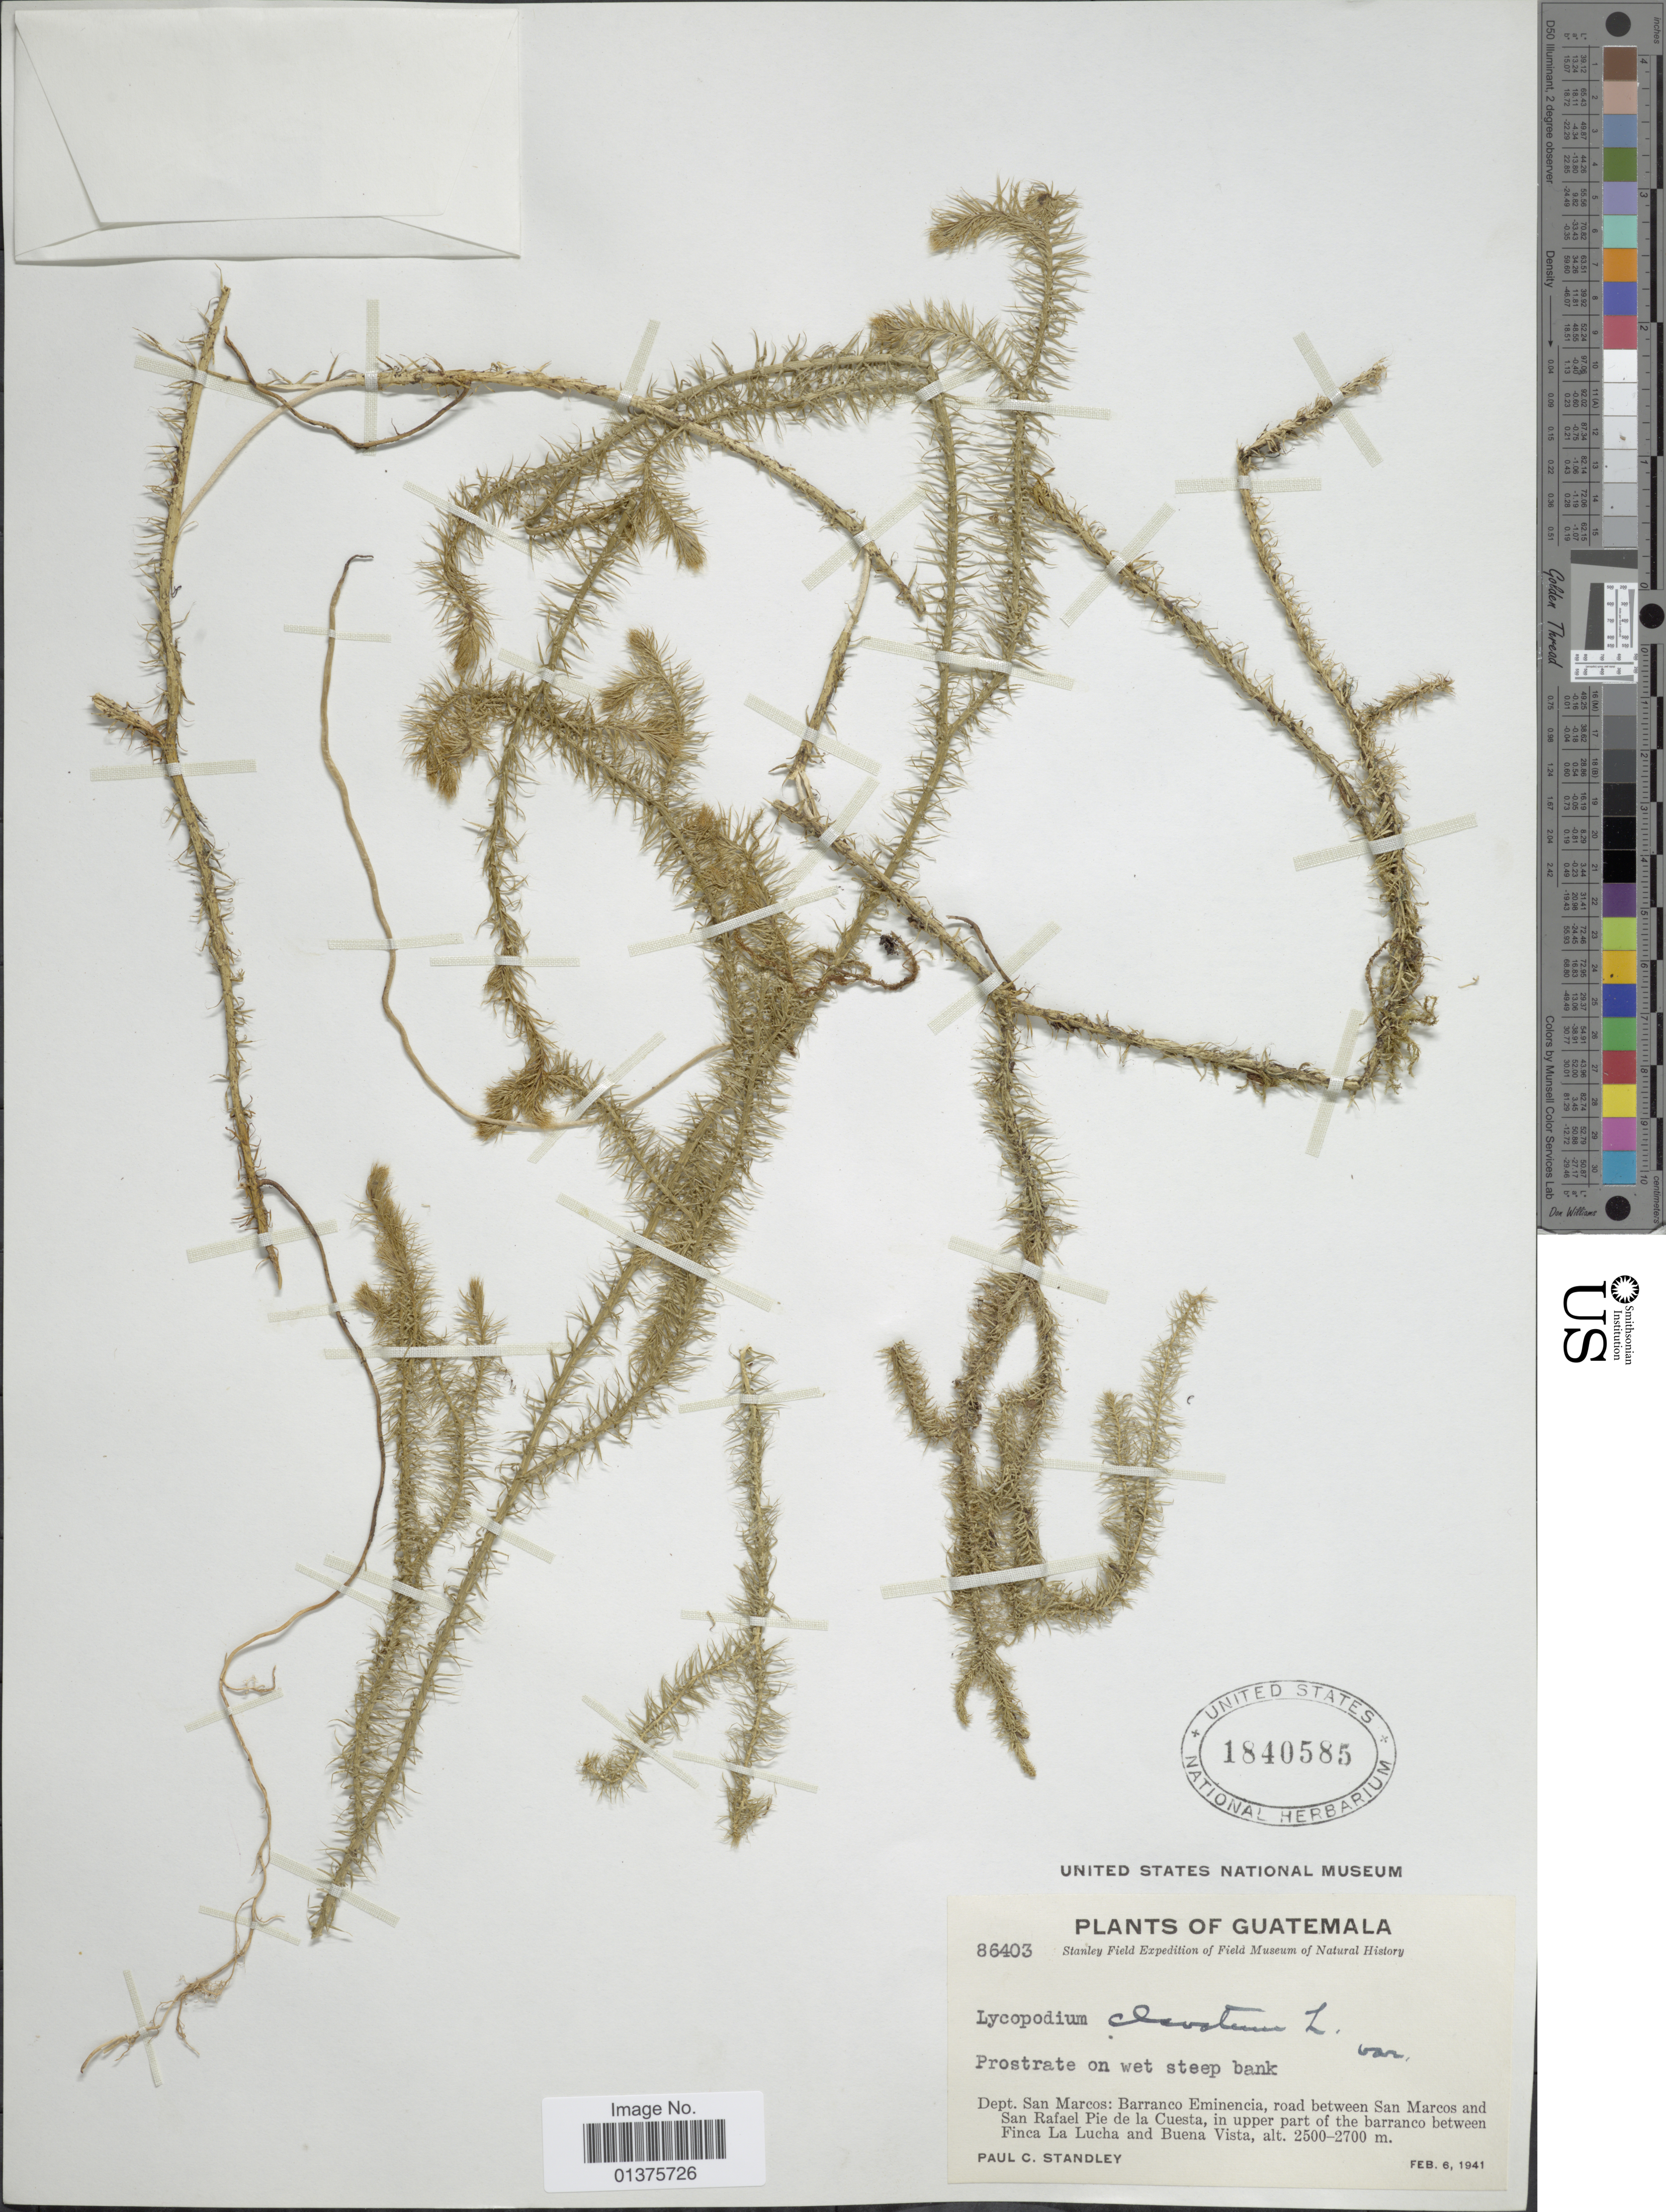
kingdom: Plantae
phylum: Tracheophyta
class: Lycopodiopsida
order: Lycopodiales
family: Lycopodiaceae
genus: Lycopodium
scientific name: Lycopodium clavatum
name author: L.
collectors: P. C. Standley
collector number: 86403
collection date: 1941-02-06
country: Guatemala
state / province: San Marcos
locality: Dept. San Marcos: Barranco Eminencia, road between San Marcos and San Rafael Pe de la Cuesta, in upper part of the barranco between Finca la Lucha and Buena Vista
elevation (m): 2500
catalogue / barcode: US 1840585